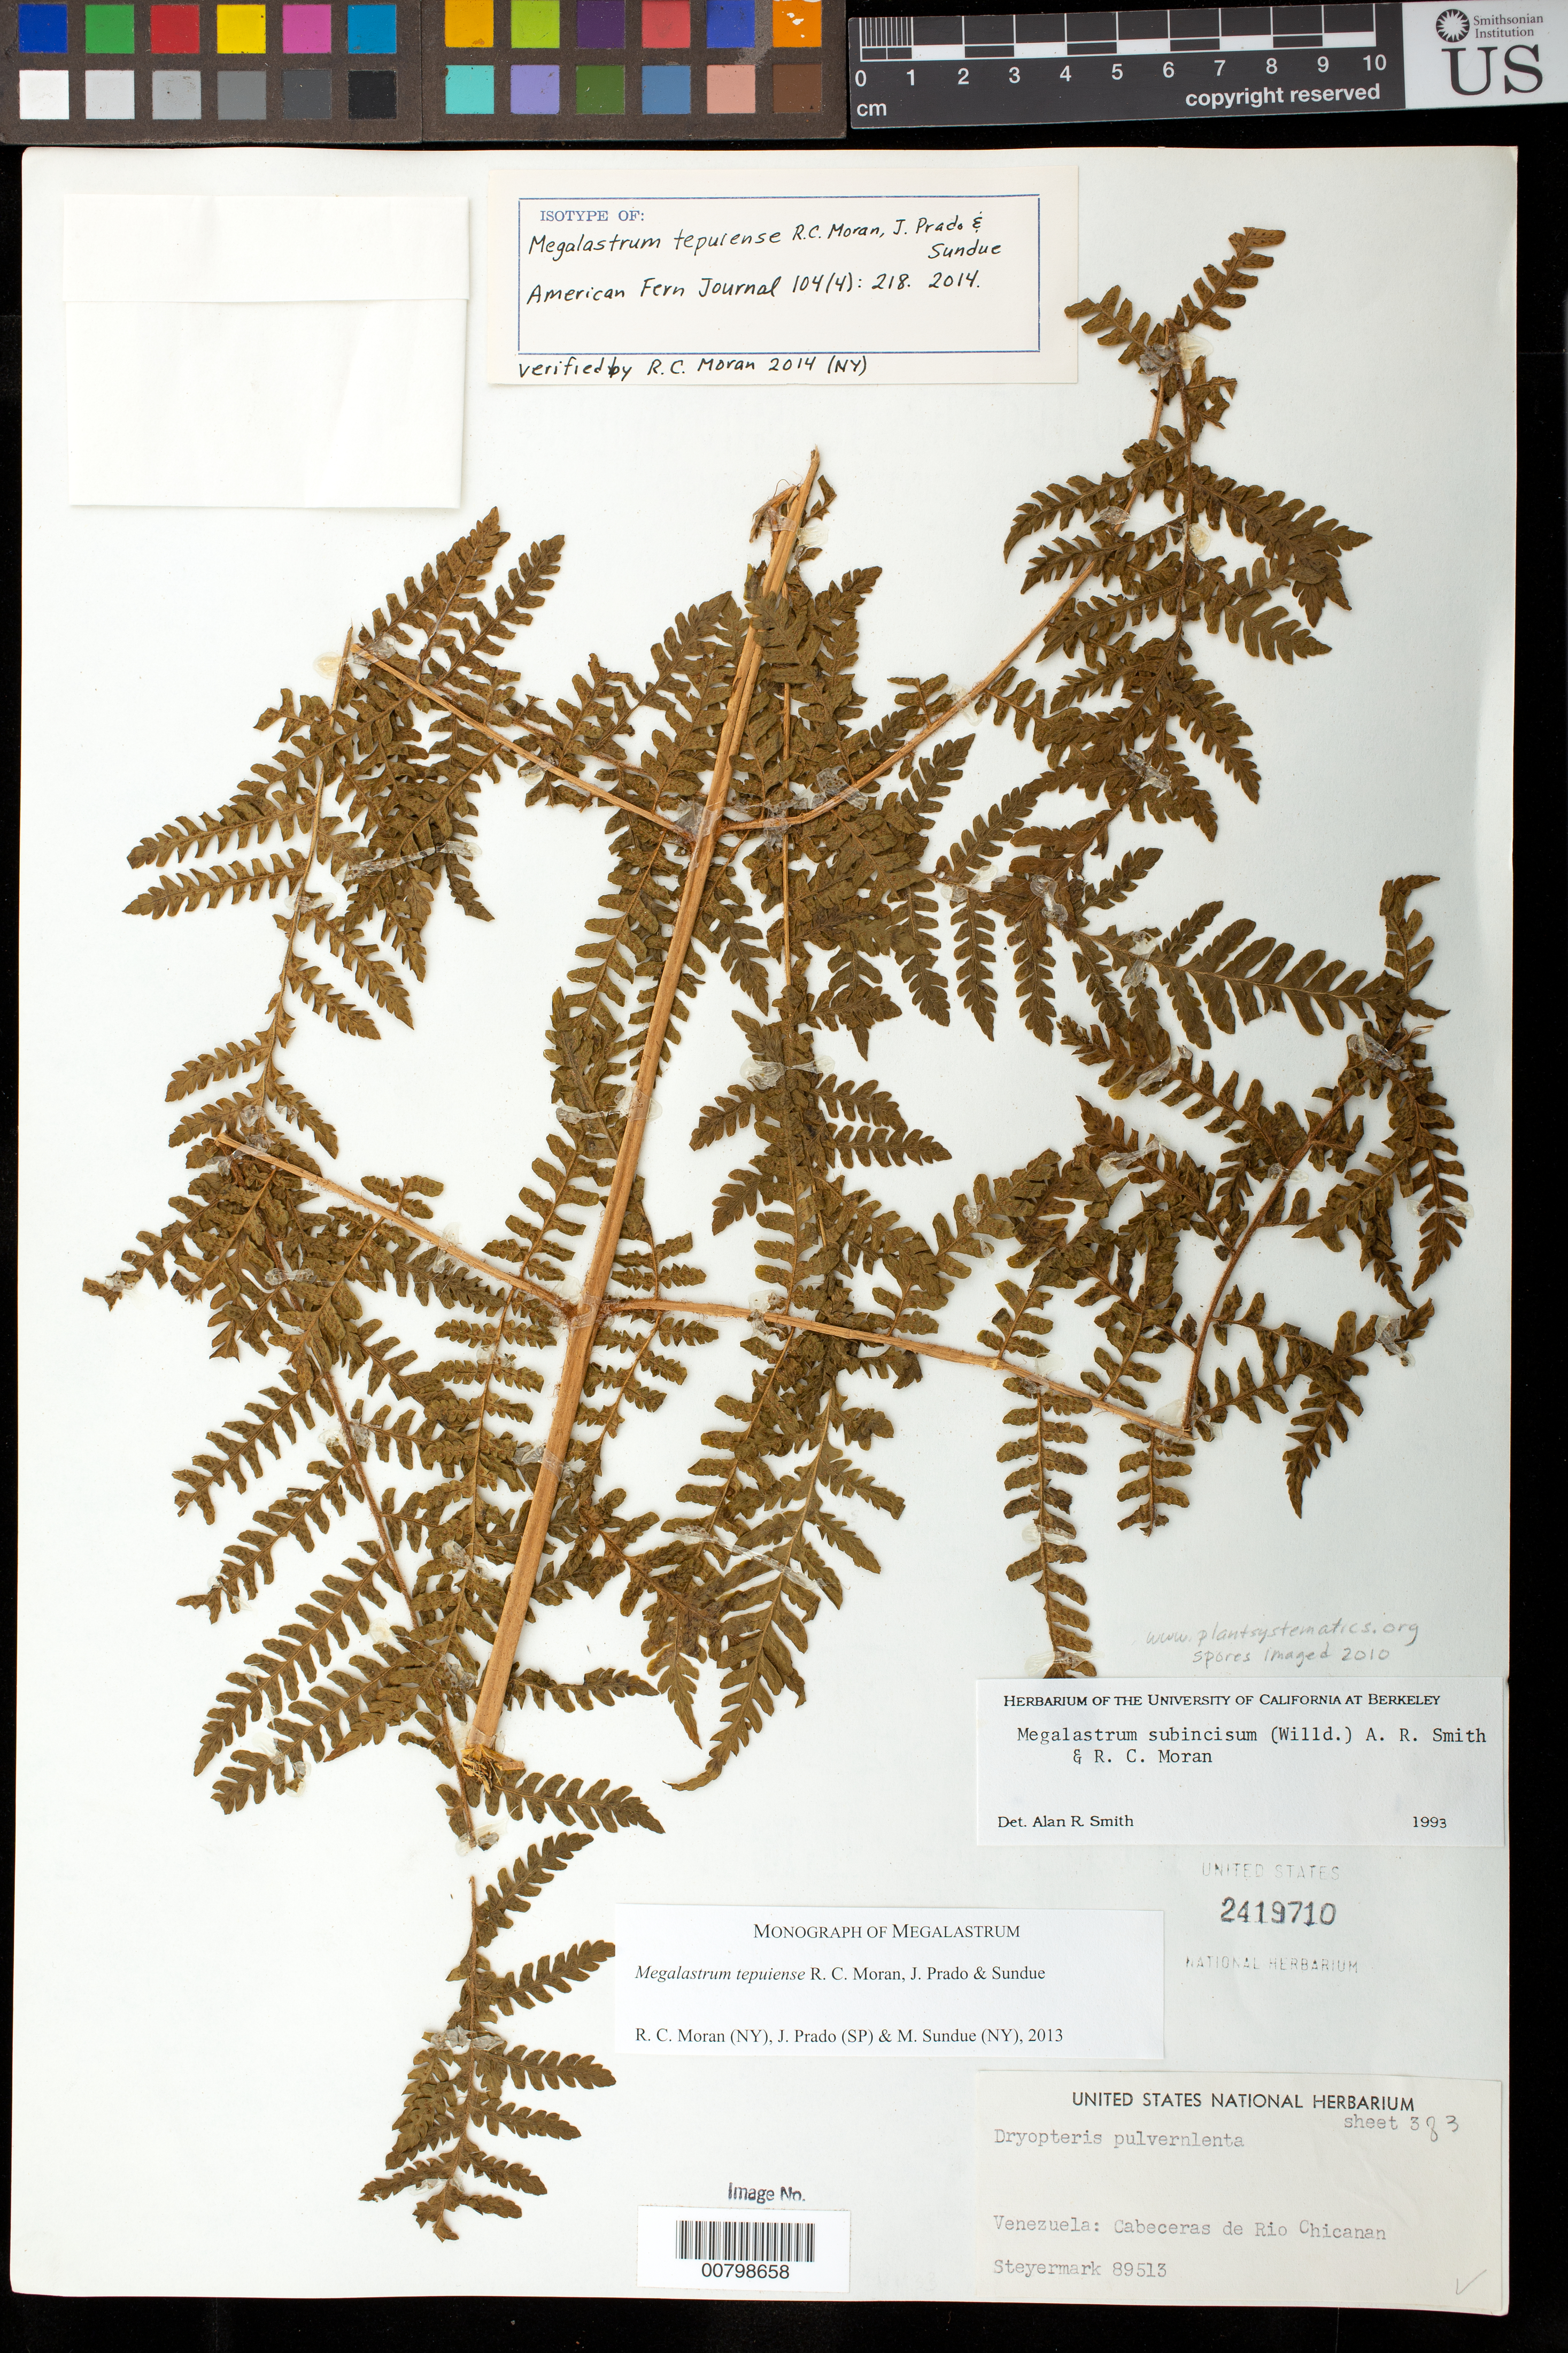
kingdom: Plantae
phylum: Tracheophyta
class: Polypodiopsida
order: Polypodiales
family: Dryopteridaceae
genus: Megalastrum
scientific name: Megalastrum tepuiense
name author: R.C. Moran et al.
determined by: Moran, R. C.; Prado, J.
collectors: J. Steyermark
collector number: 89513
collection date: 1961-08-27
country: Venezuela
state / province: Bolivar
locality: Sierra de Lema. Cabeceras de Río Chicanán, 80 km (en línea recta) al suroeste de El Dorado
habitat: At base of high NNE-facing sandstone bluffs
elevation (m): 500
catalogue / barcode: US 2419710